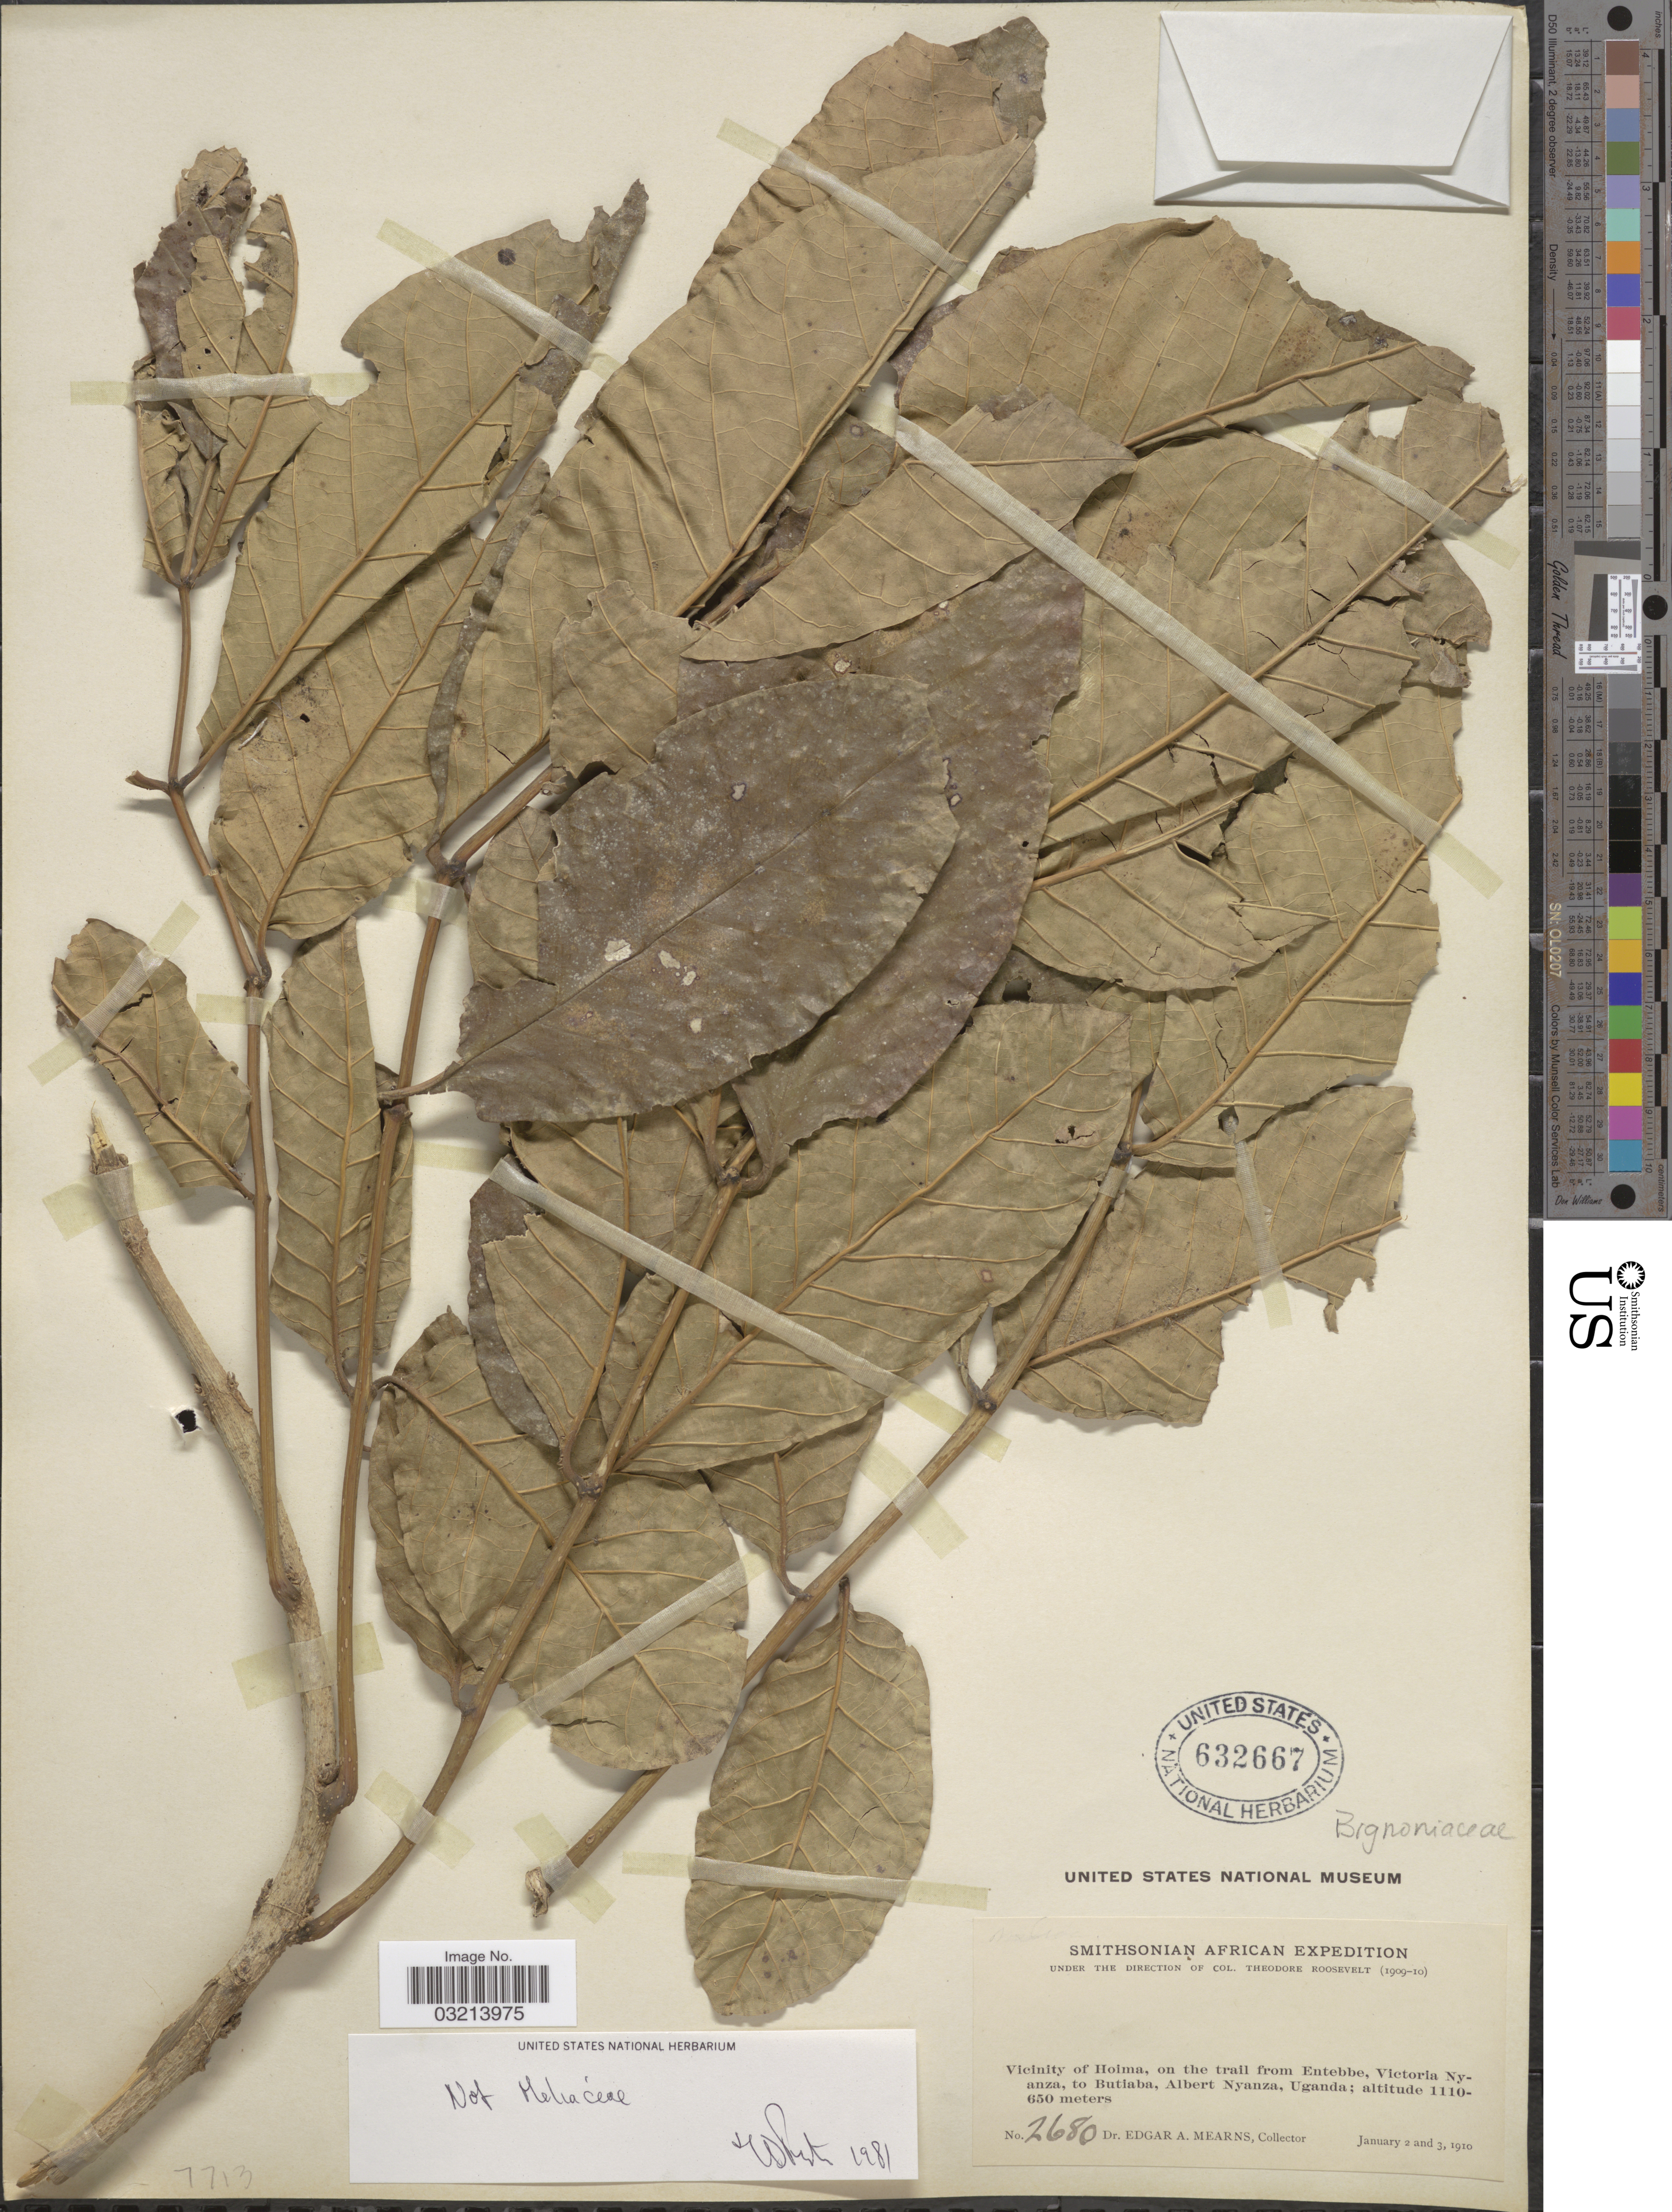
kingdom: Plantae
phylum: Tracheophyta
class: Magnoliopsida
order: Lamiales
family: Bignoniaceae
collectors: E. A. Mearns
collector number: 2680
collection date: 1910-01-02/1910-01-03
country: Uganda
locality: Vicinity of Hoima, on the trail from Entebbe, Victoria Nyanza, to Butiaba, Albert Nyanza.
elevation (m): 650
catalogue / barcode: US 632667